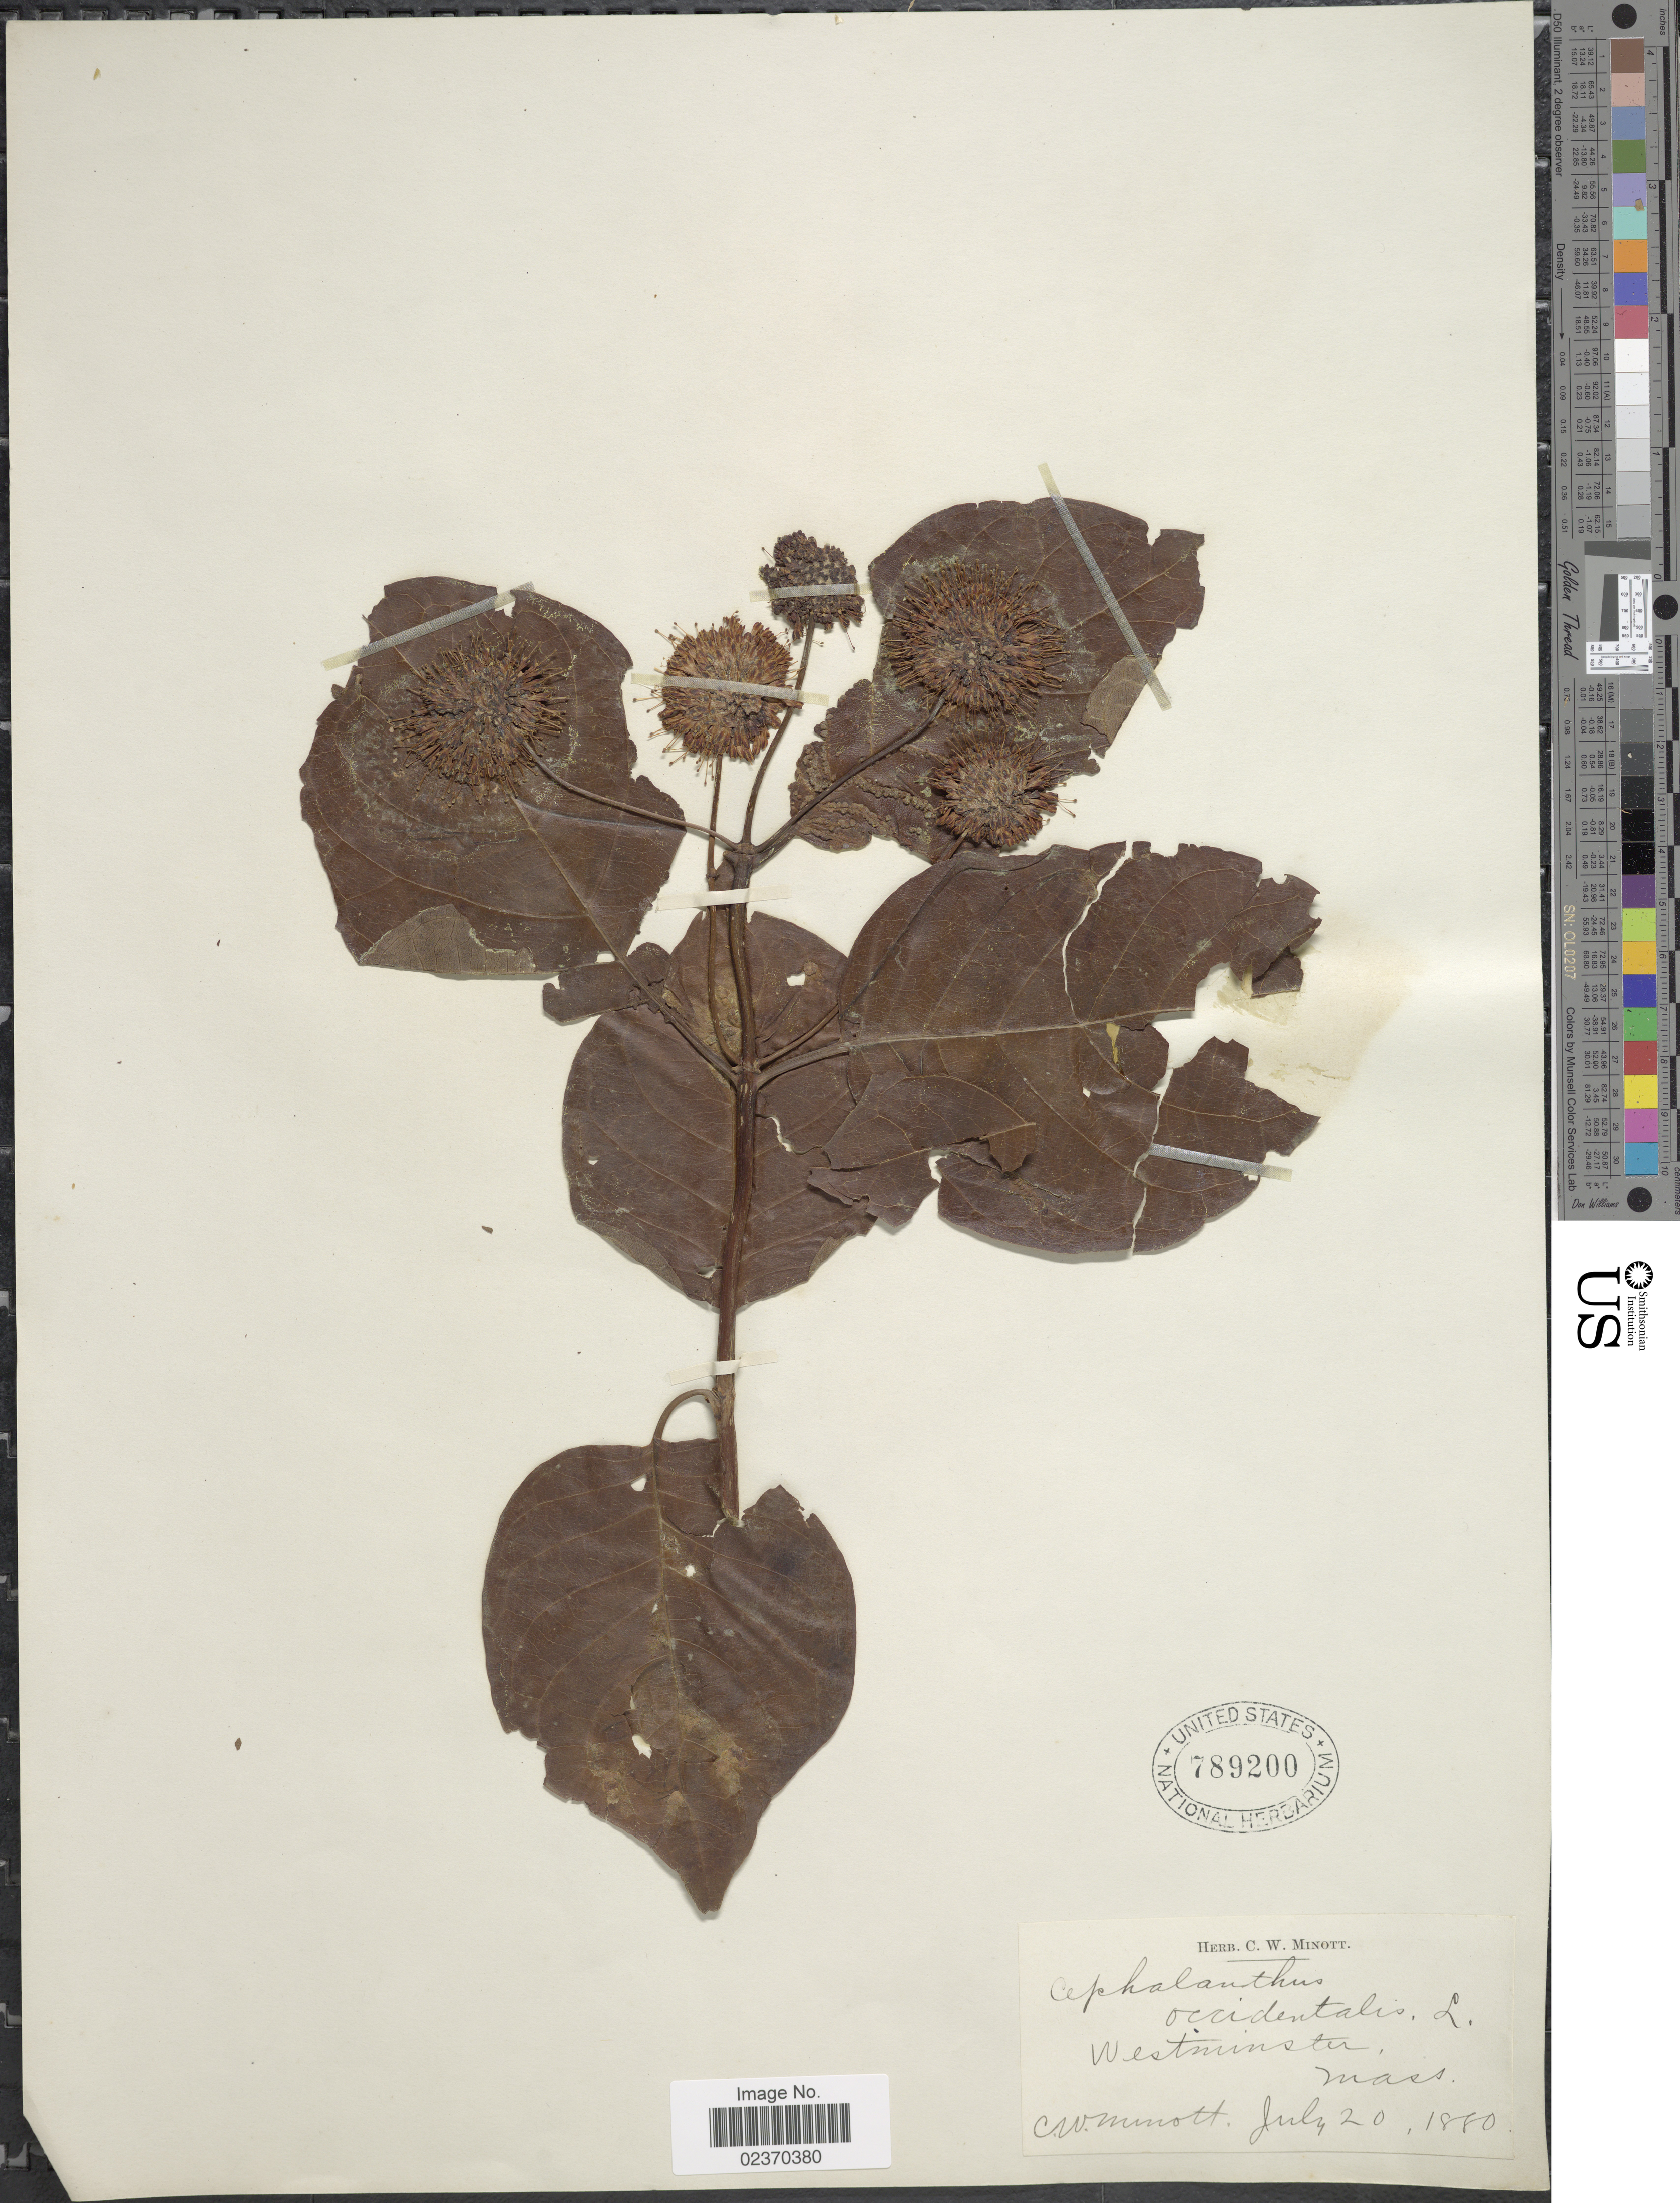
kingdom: Plantae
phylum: Tracheophyta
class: Magnoliopsida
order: Gentianales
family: Rubiaceae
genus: Cephalanthus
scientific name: Cephalanthus occidentalis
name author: L.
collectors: C. Minott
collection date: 1880-07-20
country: United States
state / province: Massachusetts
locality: Westminster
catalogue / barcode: US 789200